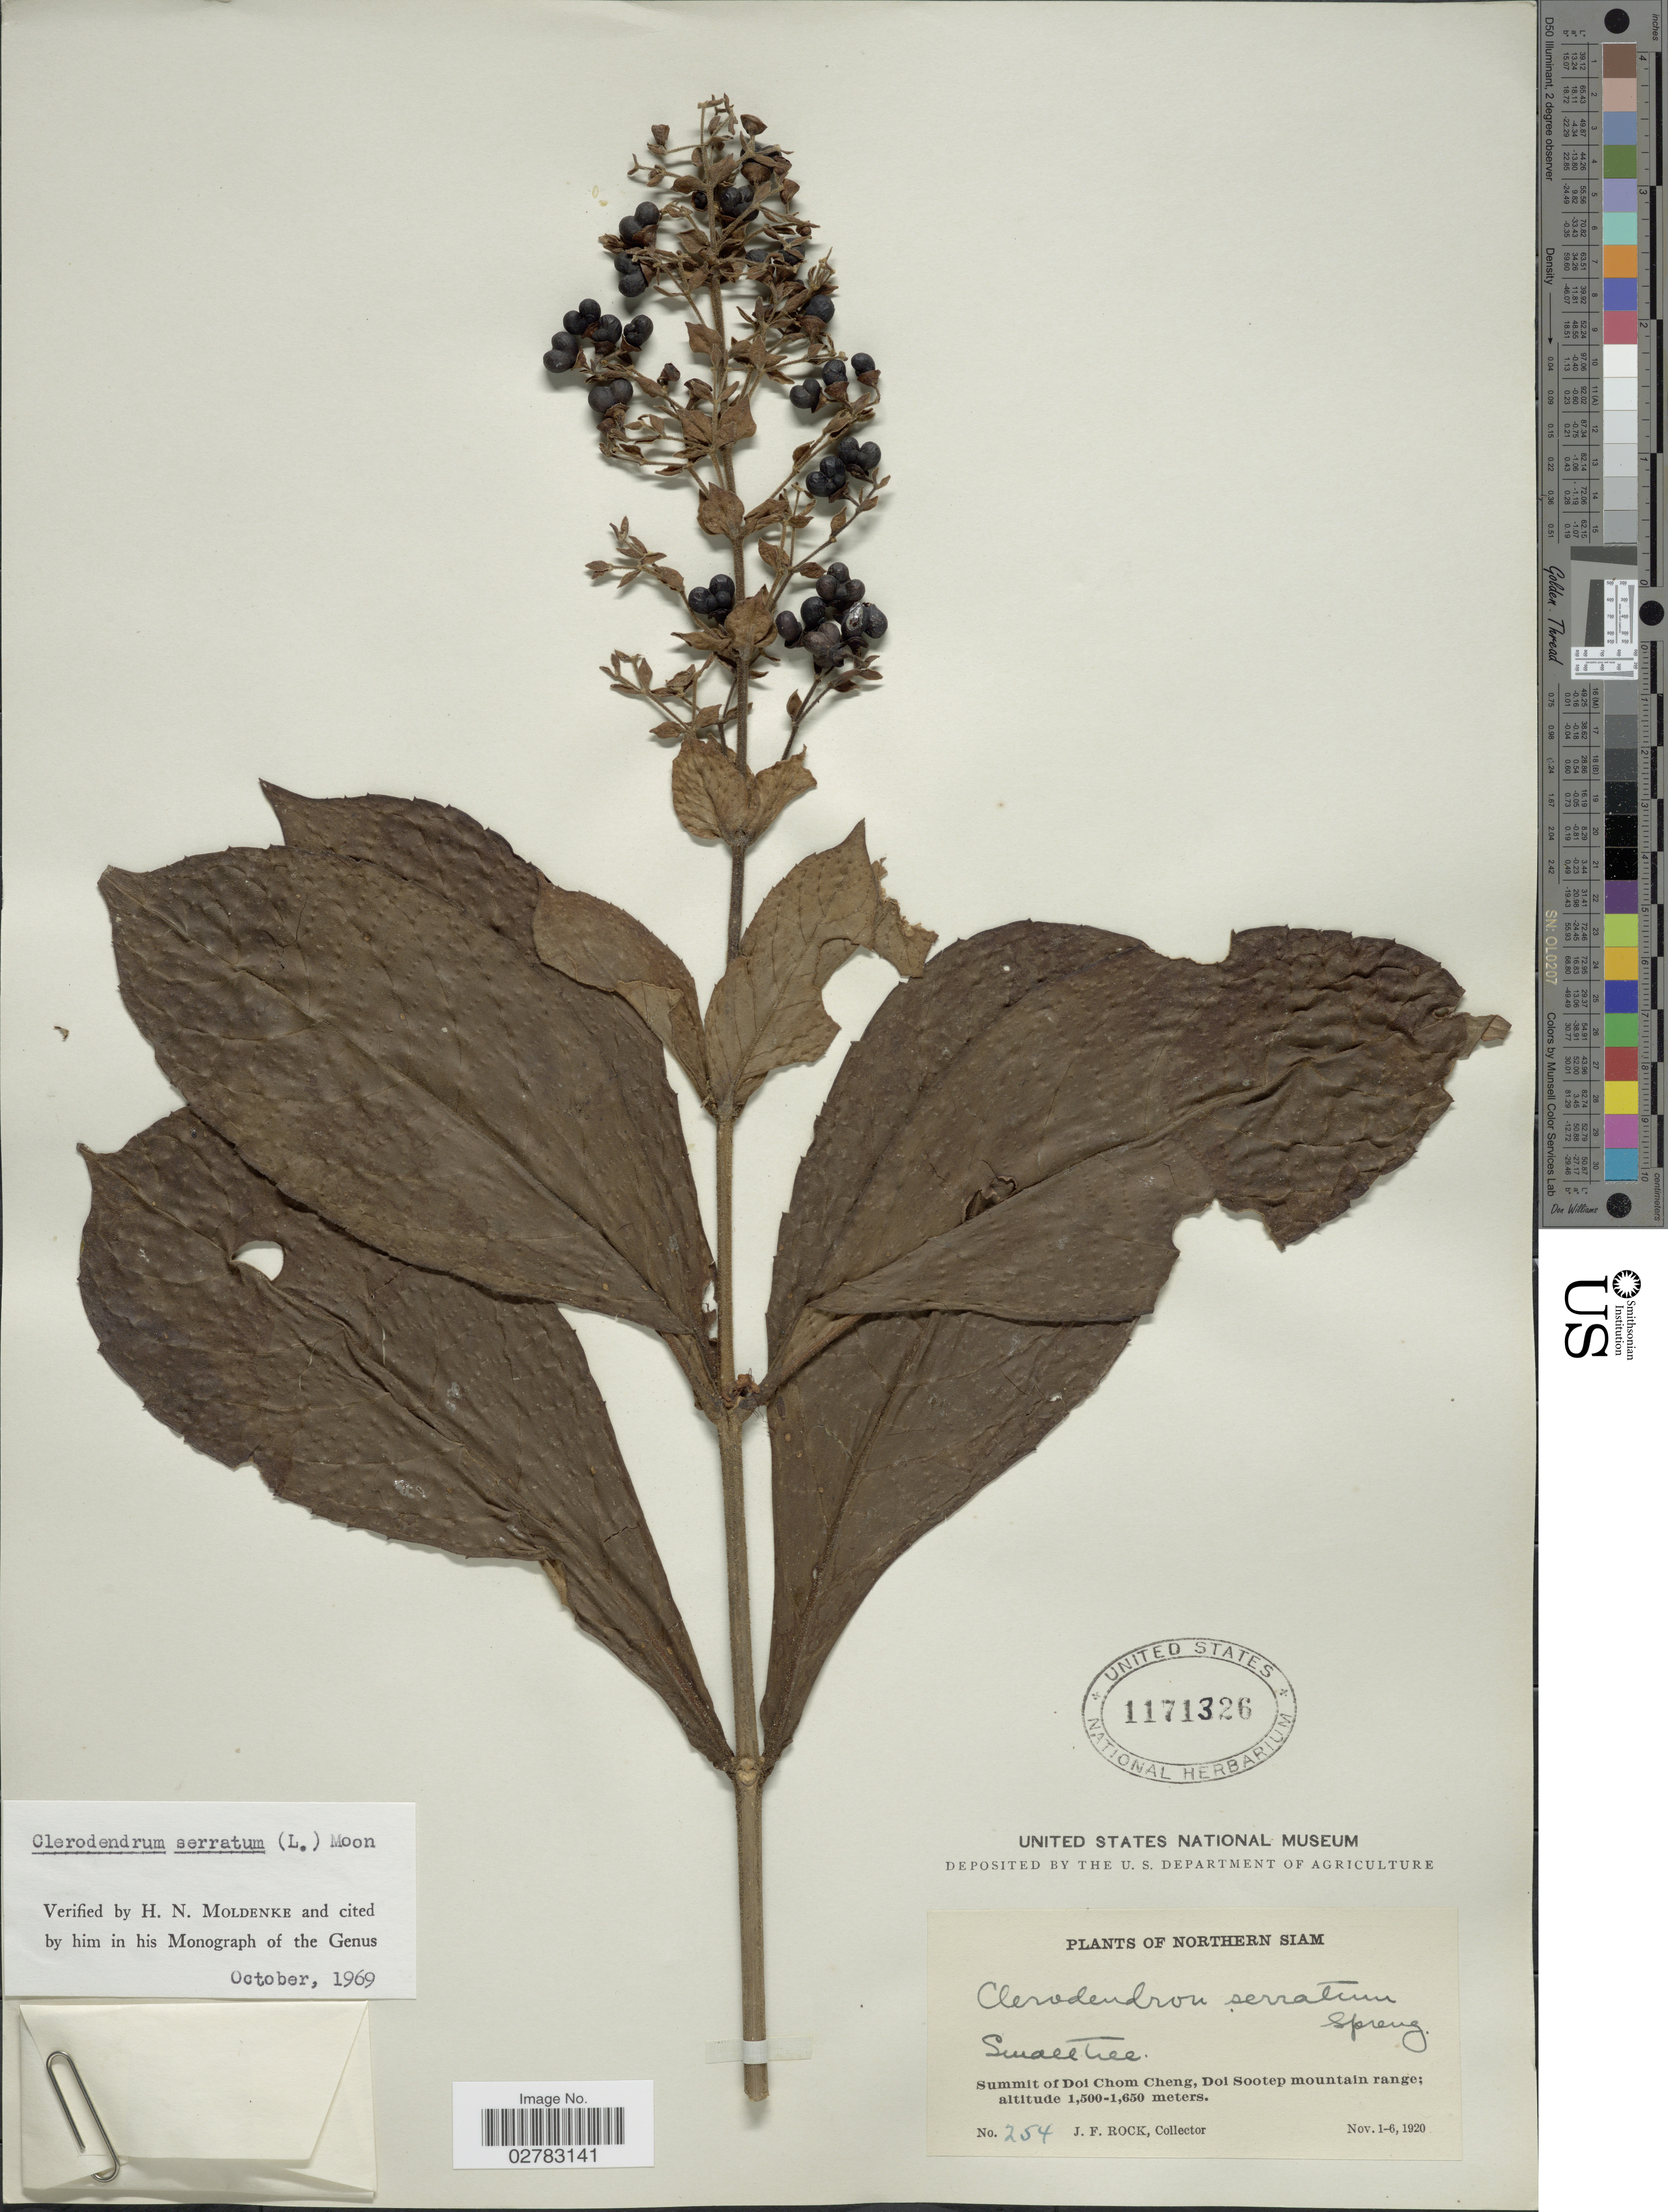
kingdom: Plantae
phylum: Tracheophyta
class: Magnoliopsida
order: Lamiales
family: Lamiaceae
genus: Clerodendrum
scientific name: Clerodendrum serratum var. serratum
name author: (L.) Moon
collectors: J. Rock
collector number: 254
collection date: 1920-11-01/1920-11-06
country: Thailand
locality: Northern Siam. Summit of Doi Chom Cheng, Doi Sootep mountain range.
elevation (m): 1500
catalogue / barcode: US 1171326